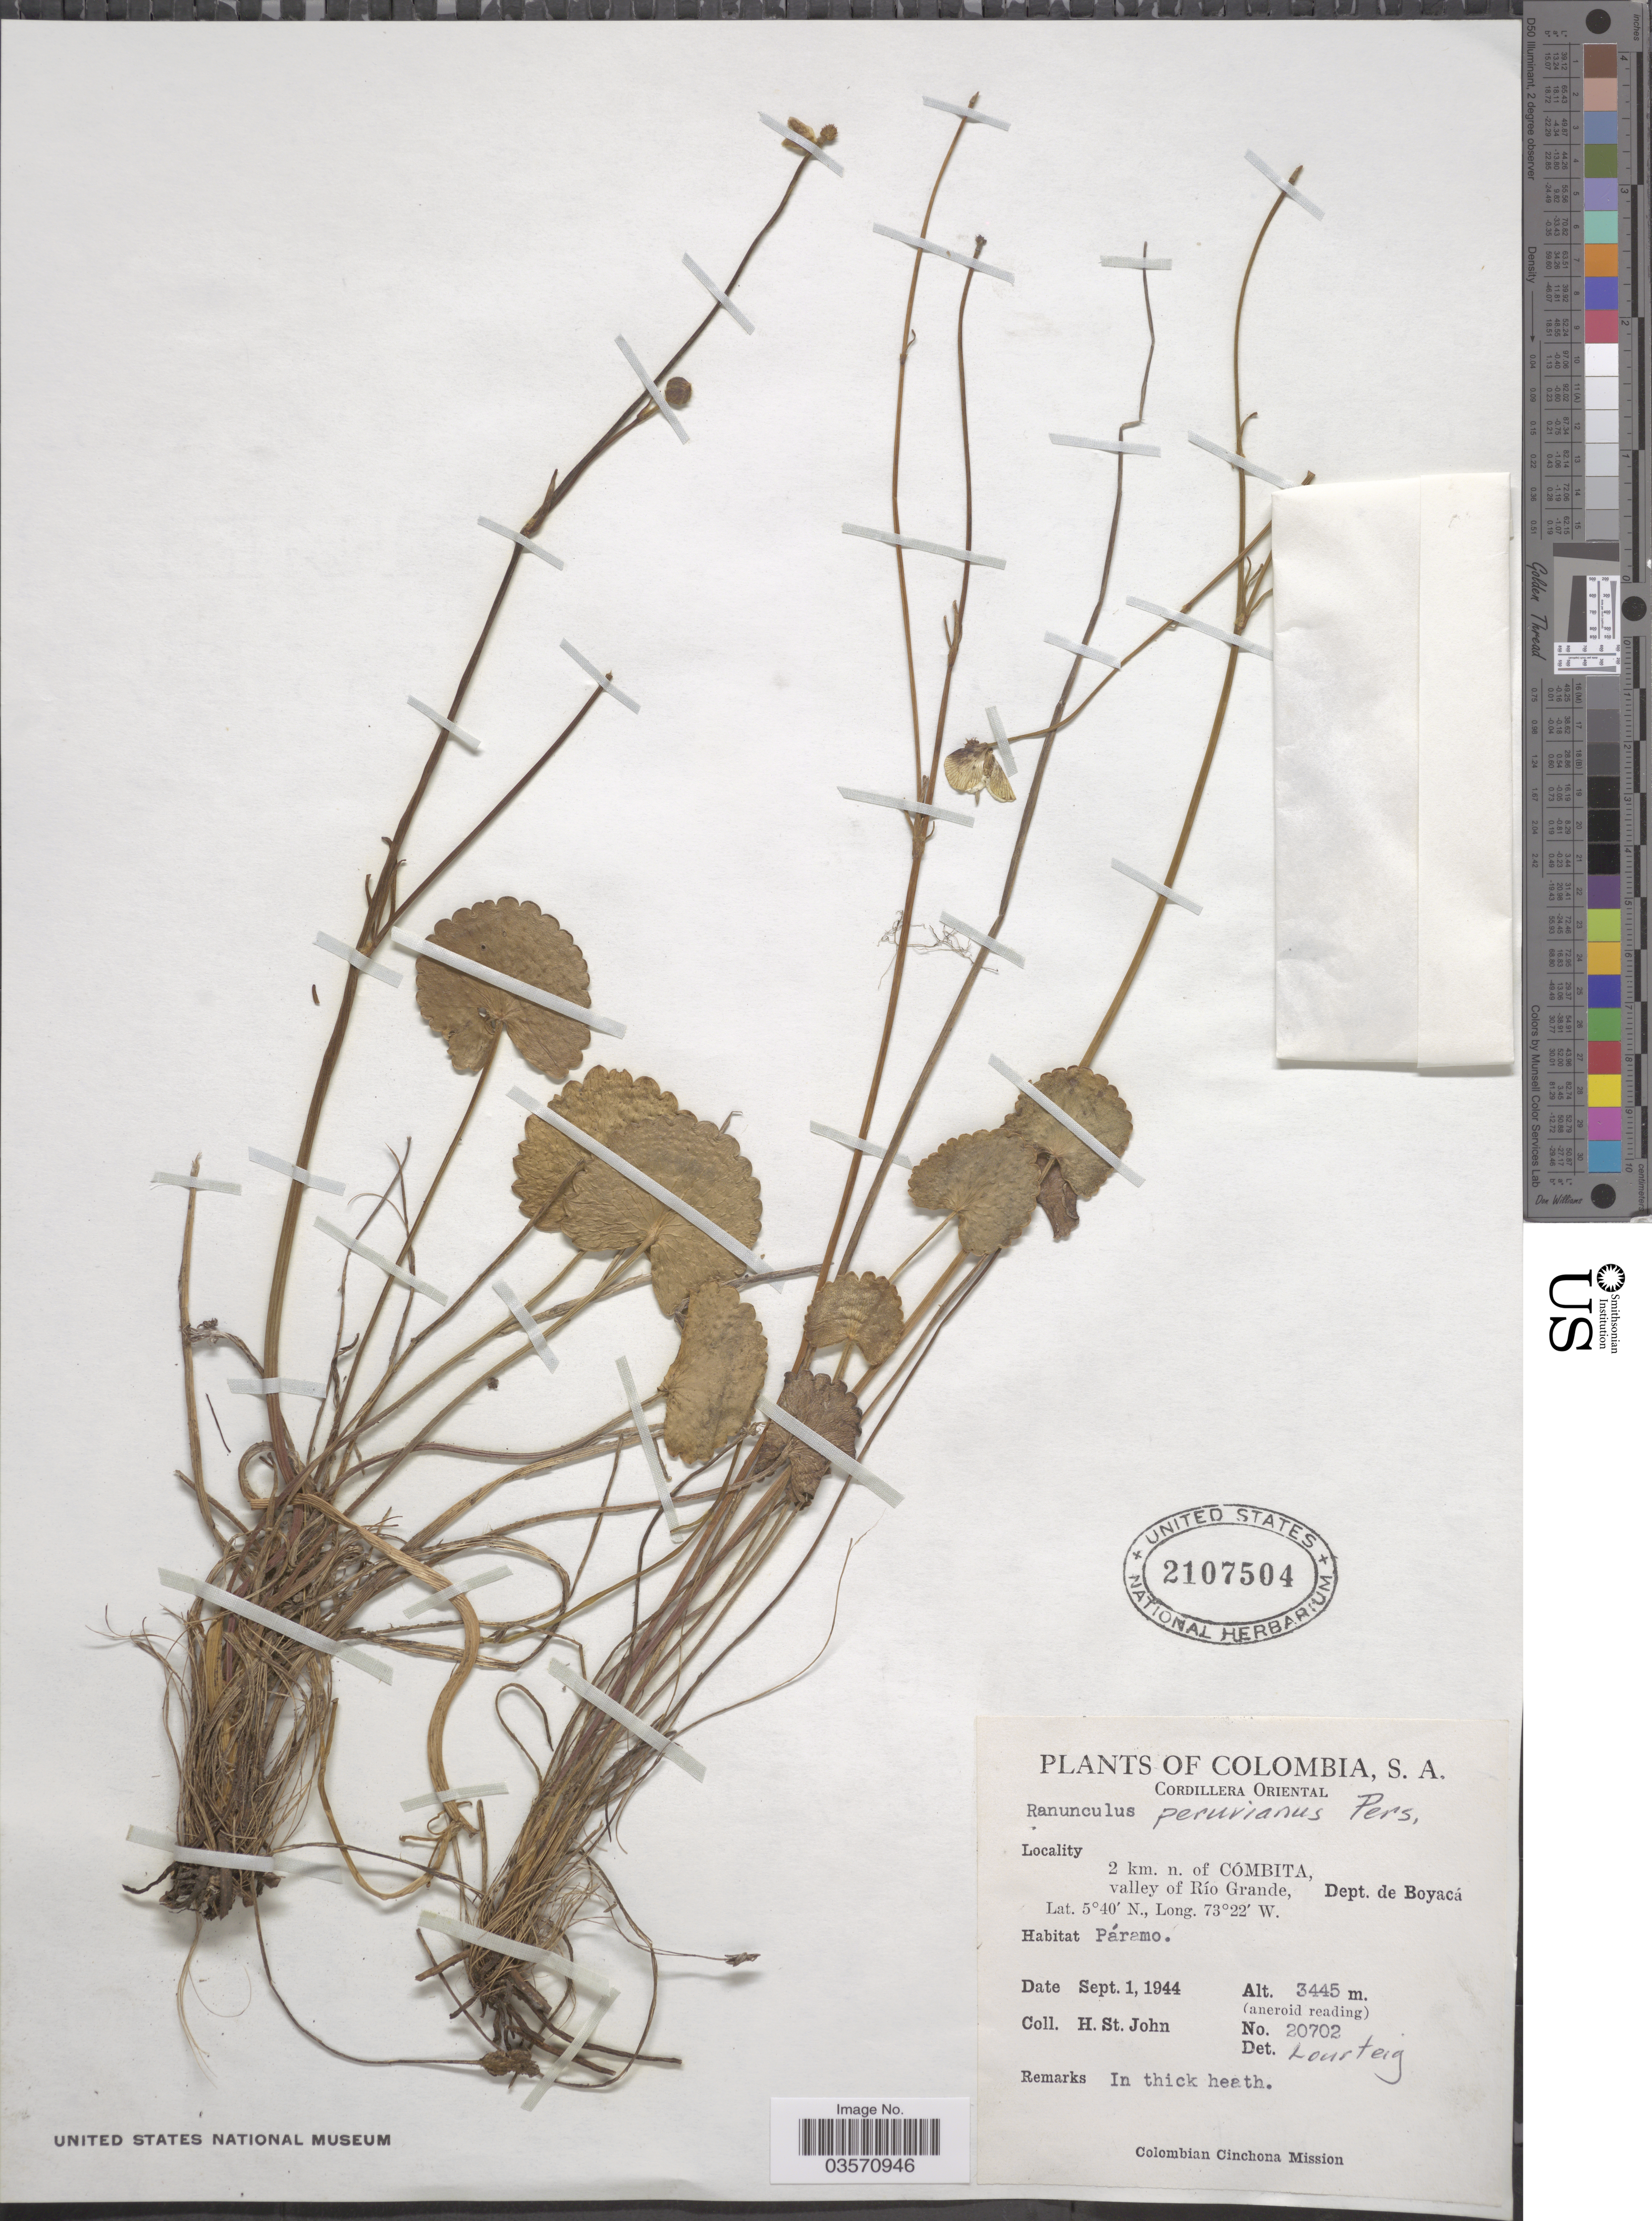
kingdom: Plantae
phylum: Tracheophyta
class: Magnoliopsida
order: Ranunculales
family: Ranunculaceae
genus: Ranunculus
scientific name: Ranunculus peruvianus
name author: Pers.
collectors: H. St. John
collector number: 20702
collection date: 1944-09-01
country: Colombia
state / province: Boyacá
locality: Cordillera Oriental. 2 km. n. of Cómbita, valley of Río Grande, Dept. de Boyacá. Páramo.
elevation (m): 3445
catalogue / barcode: US 2107504